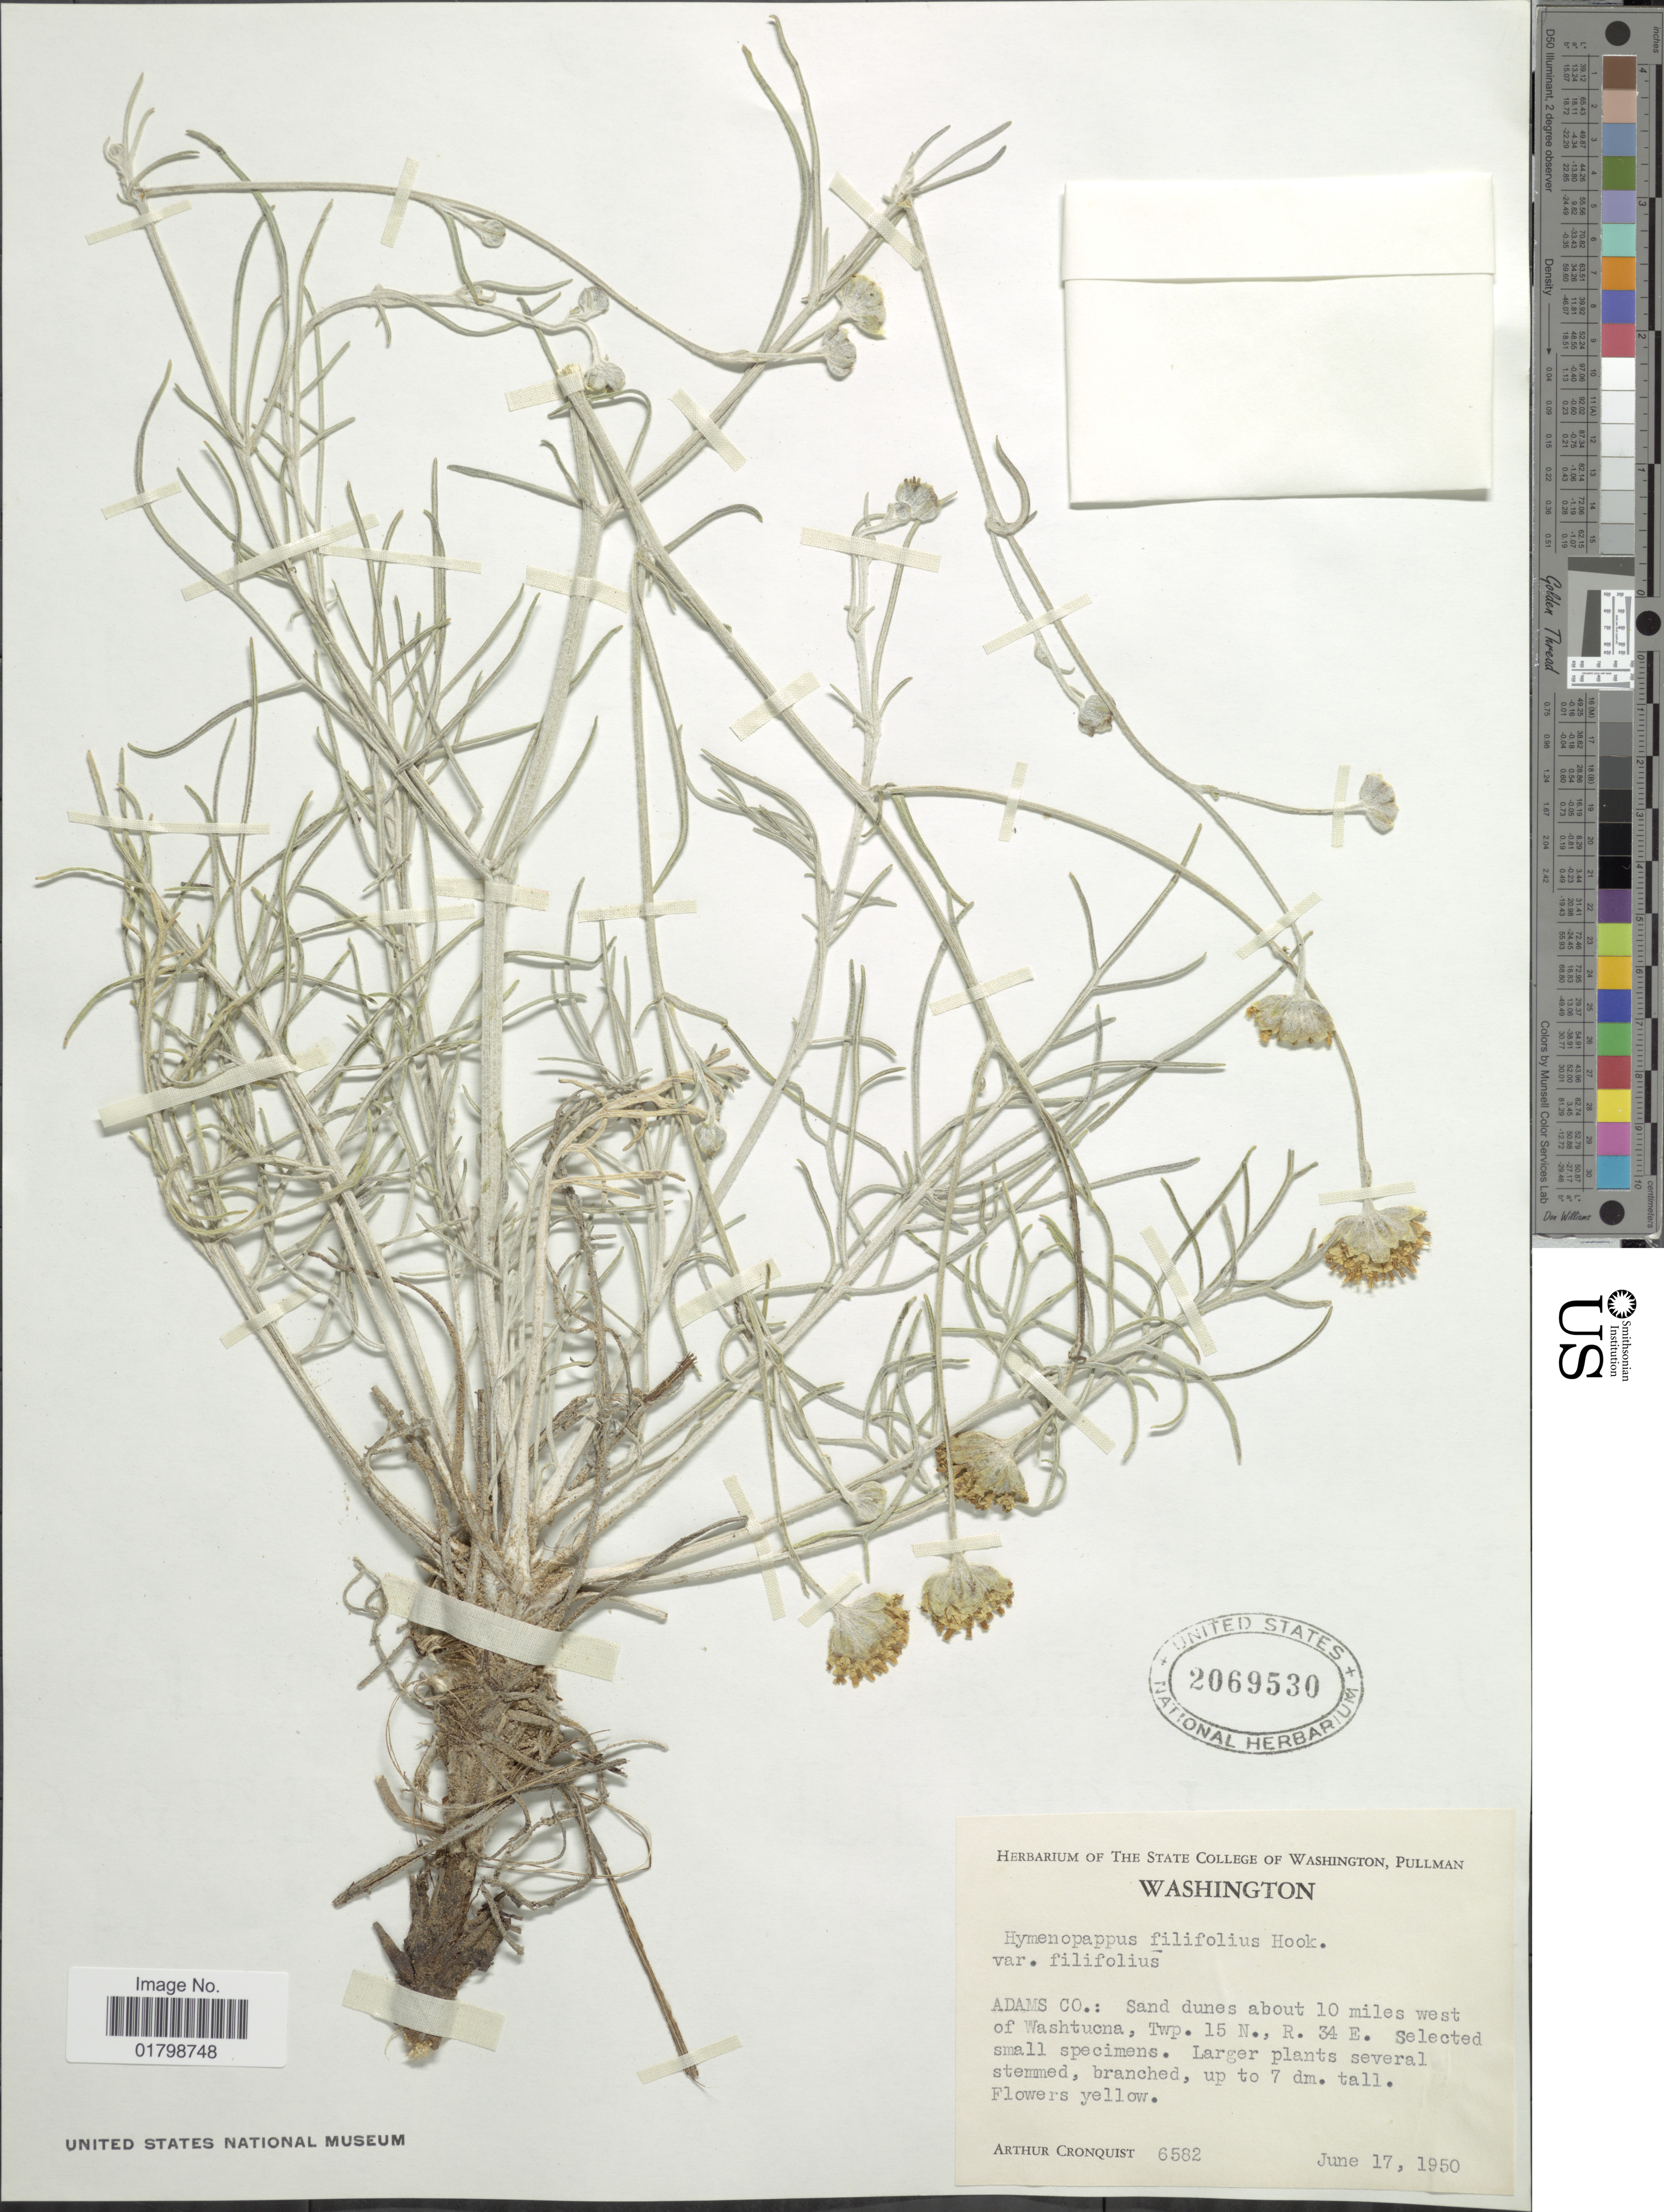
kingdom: Plantae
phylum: Tracheophyta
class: Magnoliopsida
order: Asterales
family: Asteraceae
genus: Hymenopappus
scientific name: Hymenopappus filifolius var. filifolius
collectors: A. J. Cronquist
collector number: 6582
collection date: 1950-06-17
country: United States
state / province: Washington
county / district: Adams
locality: Adams Co.: sand dunes about 10 miles west of Washtucna, Twp. 15 N., R. 34 E.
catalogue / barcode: US 2069530